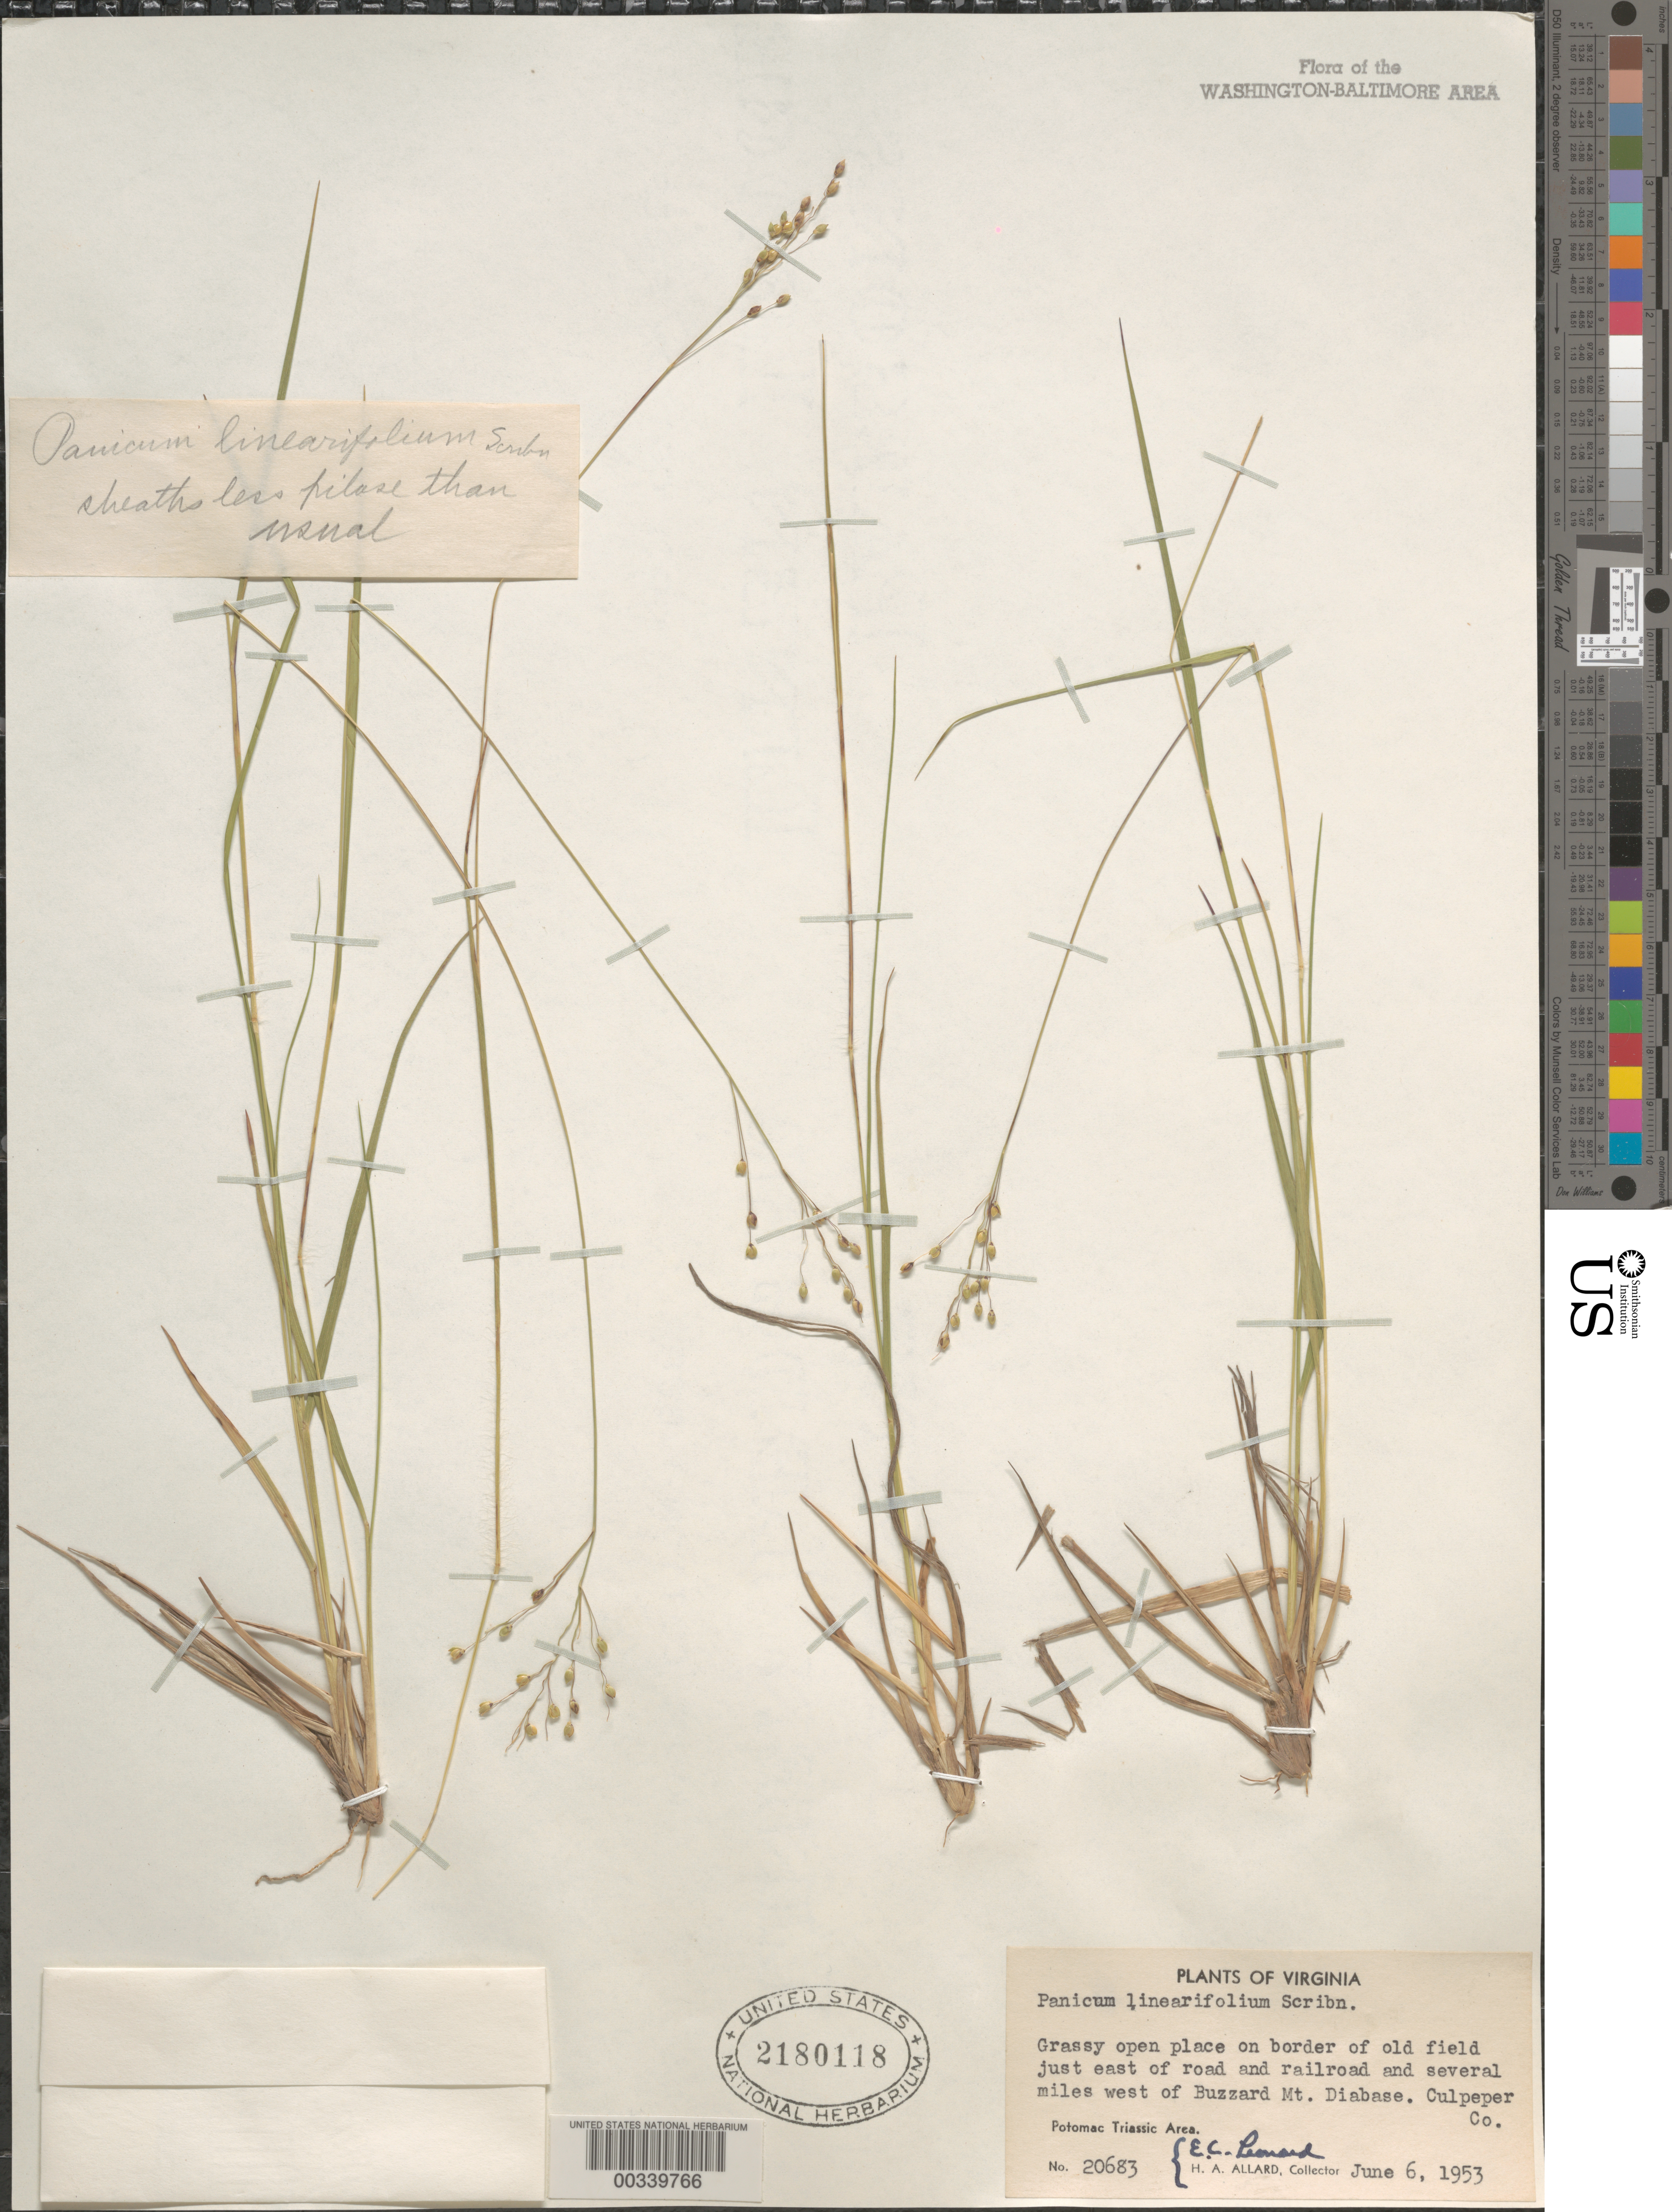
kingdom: Plantae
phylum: Tracheophyta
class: Liliopsida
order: Poales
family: Poaceae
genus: Dichanthelium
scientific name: Dichanthelium linearifolium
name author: (Scribn.) Gould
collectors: E. C. Leonard & H. A. Allard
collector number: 20683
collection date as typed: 06 Jun 1953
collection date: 1953-06-06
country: United States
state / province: Virginia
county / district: Culpeper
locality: West of Buzzard Mountain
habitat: Grassy open place on border of old field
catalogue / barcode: US 2180118